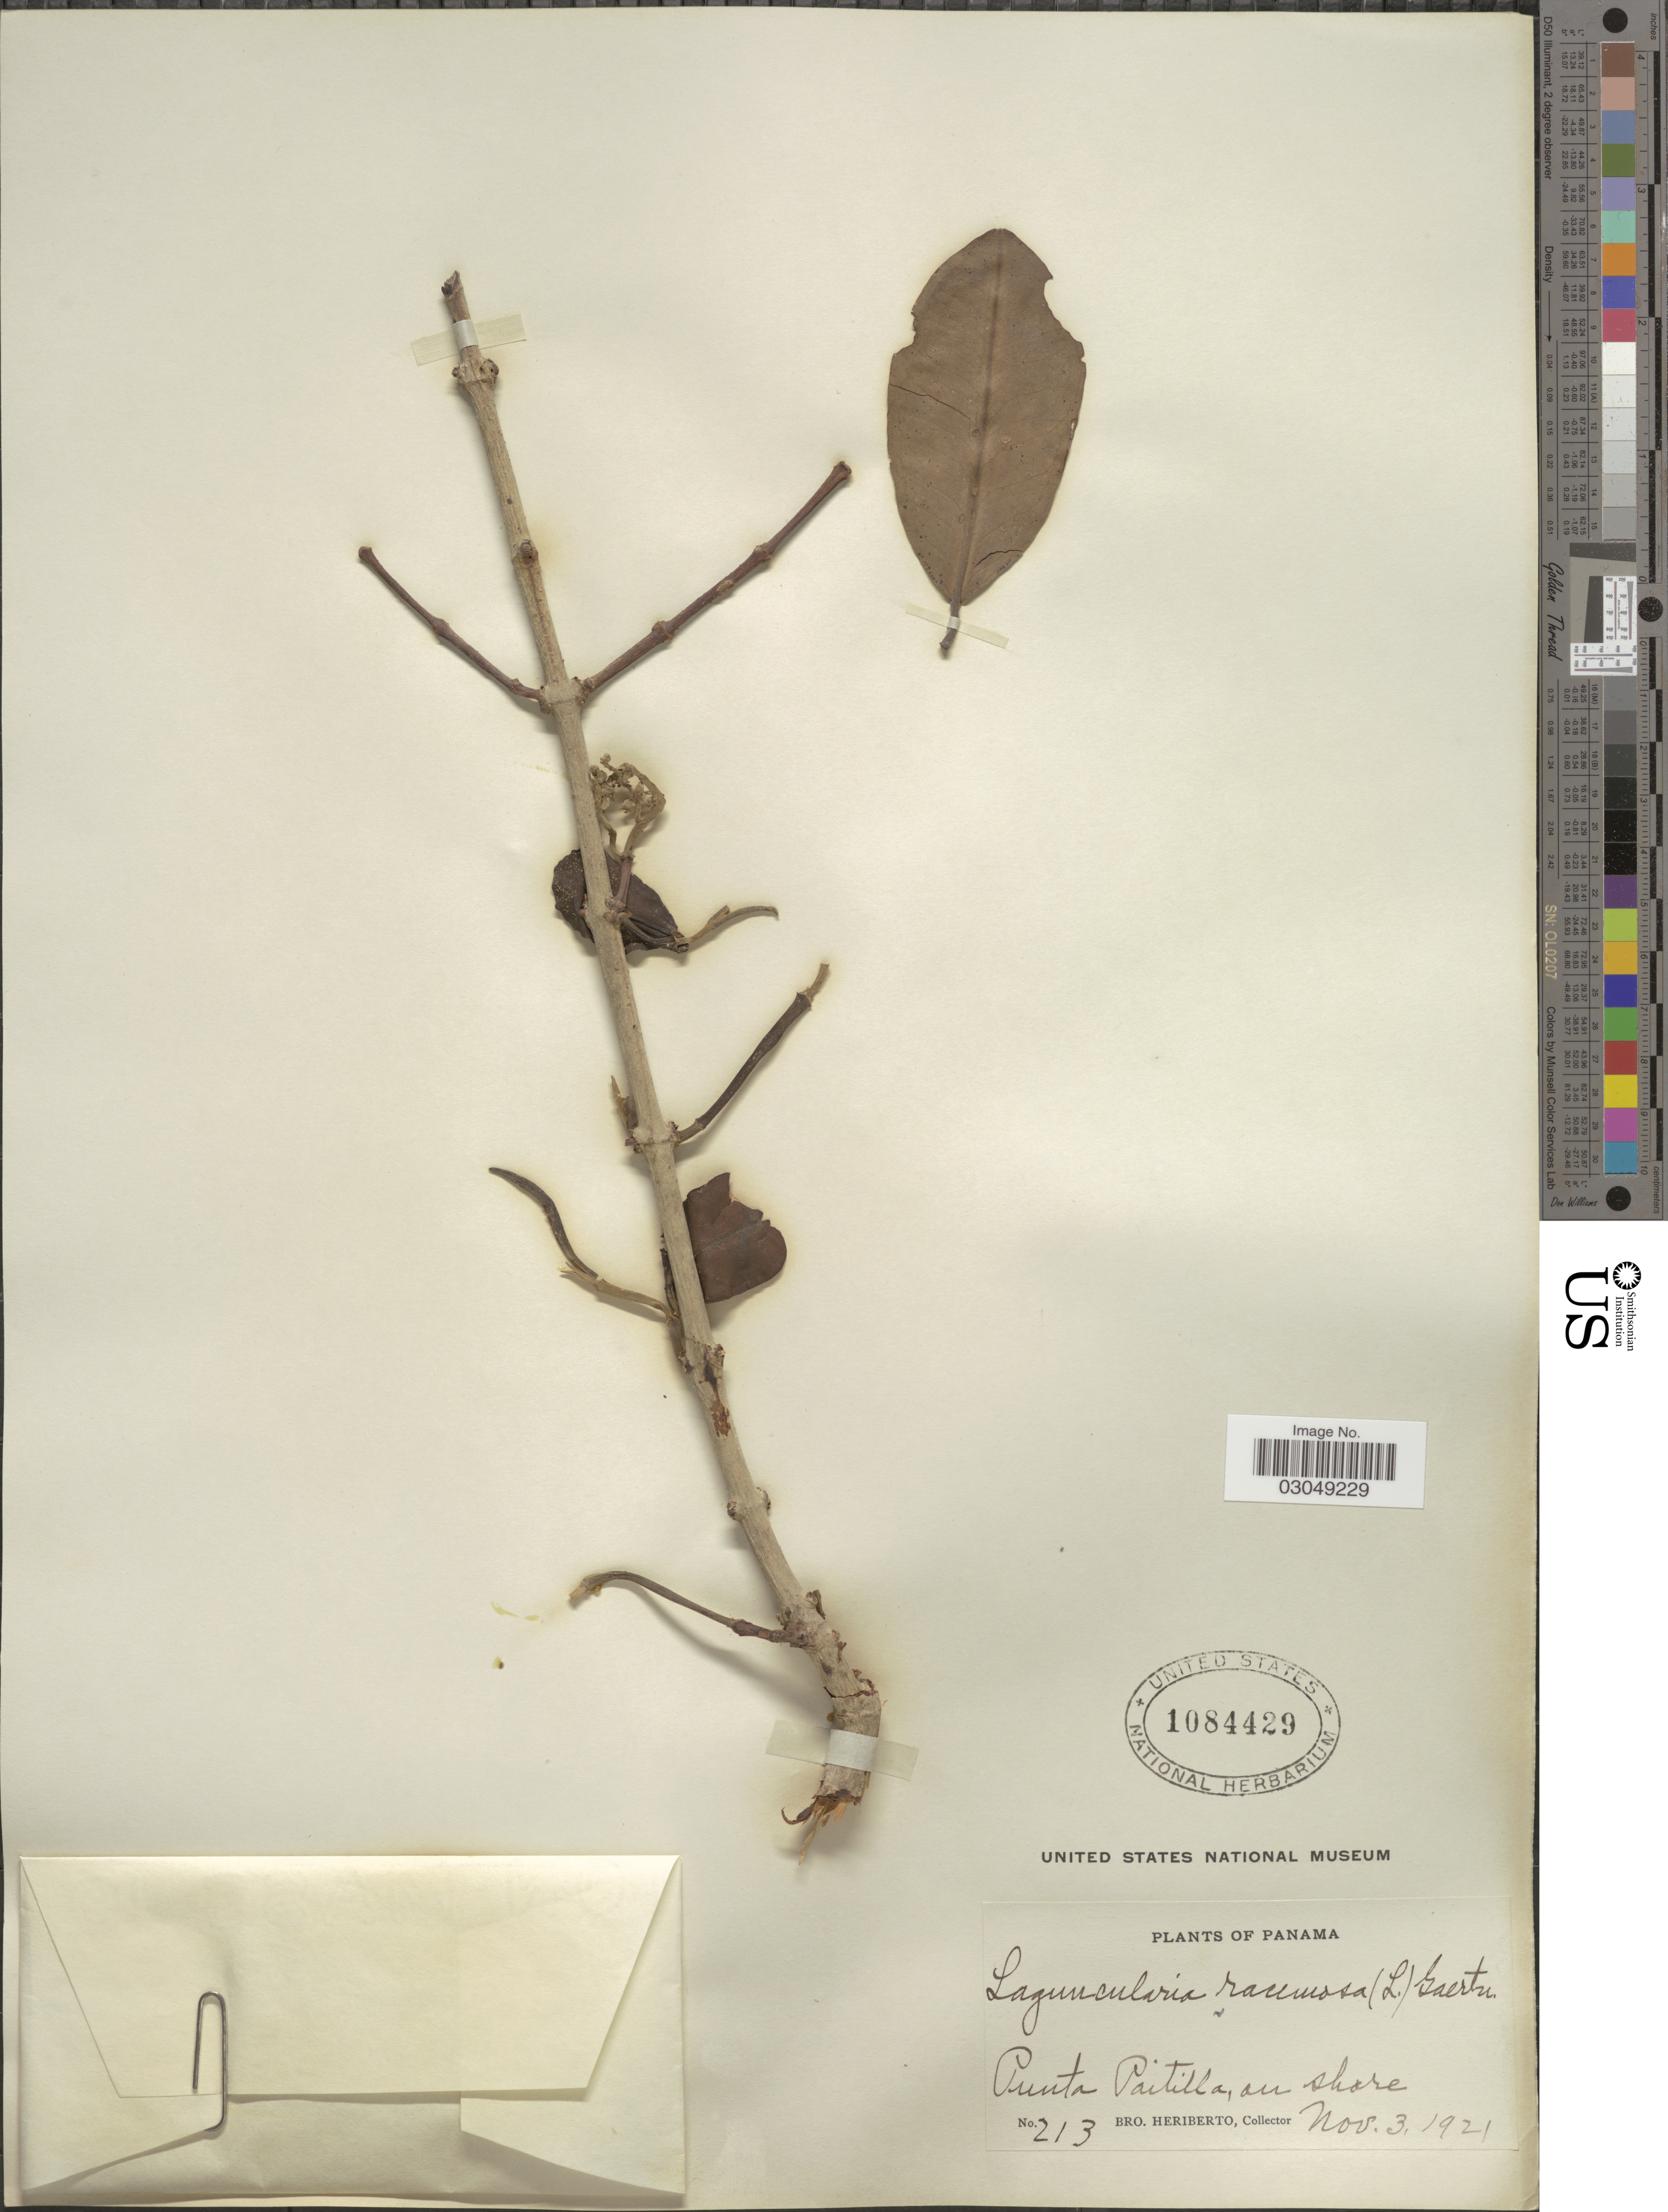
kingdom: Plantae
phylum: Tracheophyta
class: Magnoliopsida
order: Myrtales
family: Combretaceae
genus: Laguncularia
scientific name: Laguncularia racemosa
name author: (L.) C.F. Gaertn.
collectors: B. Heriberto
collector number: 213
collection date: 1921-11-03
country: Panama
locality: Punta Paitilla, on shore.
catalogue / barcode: US 1084429